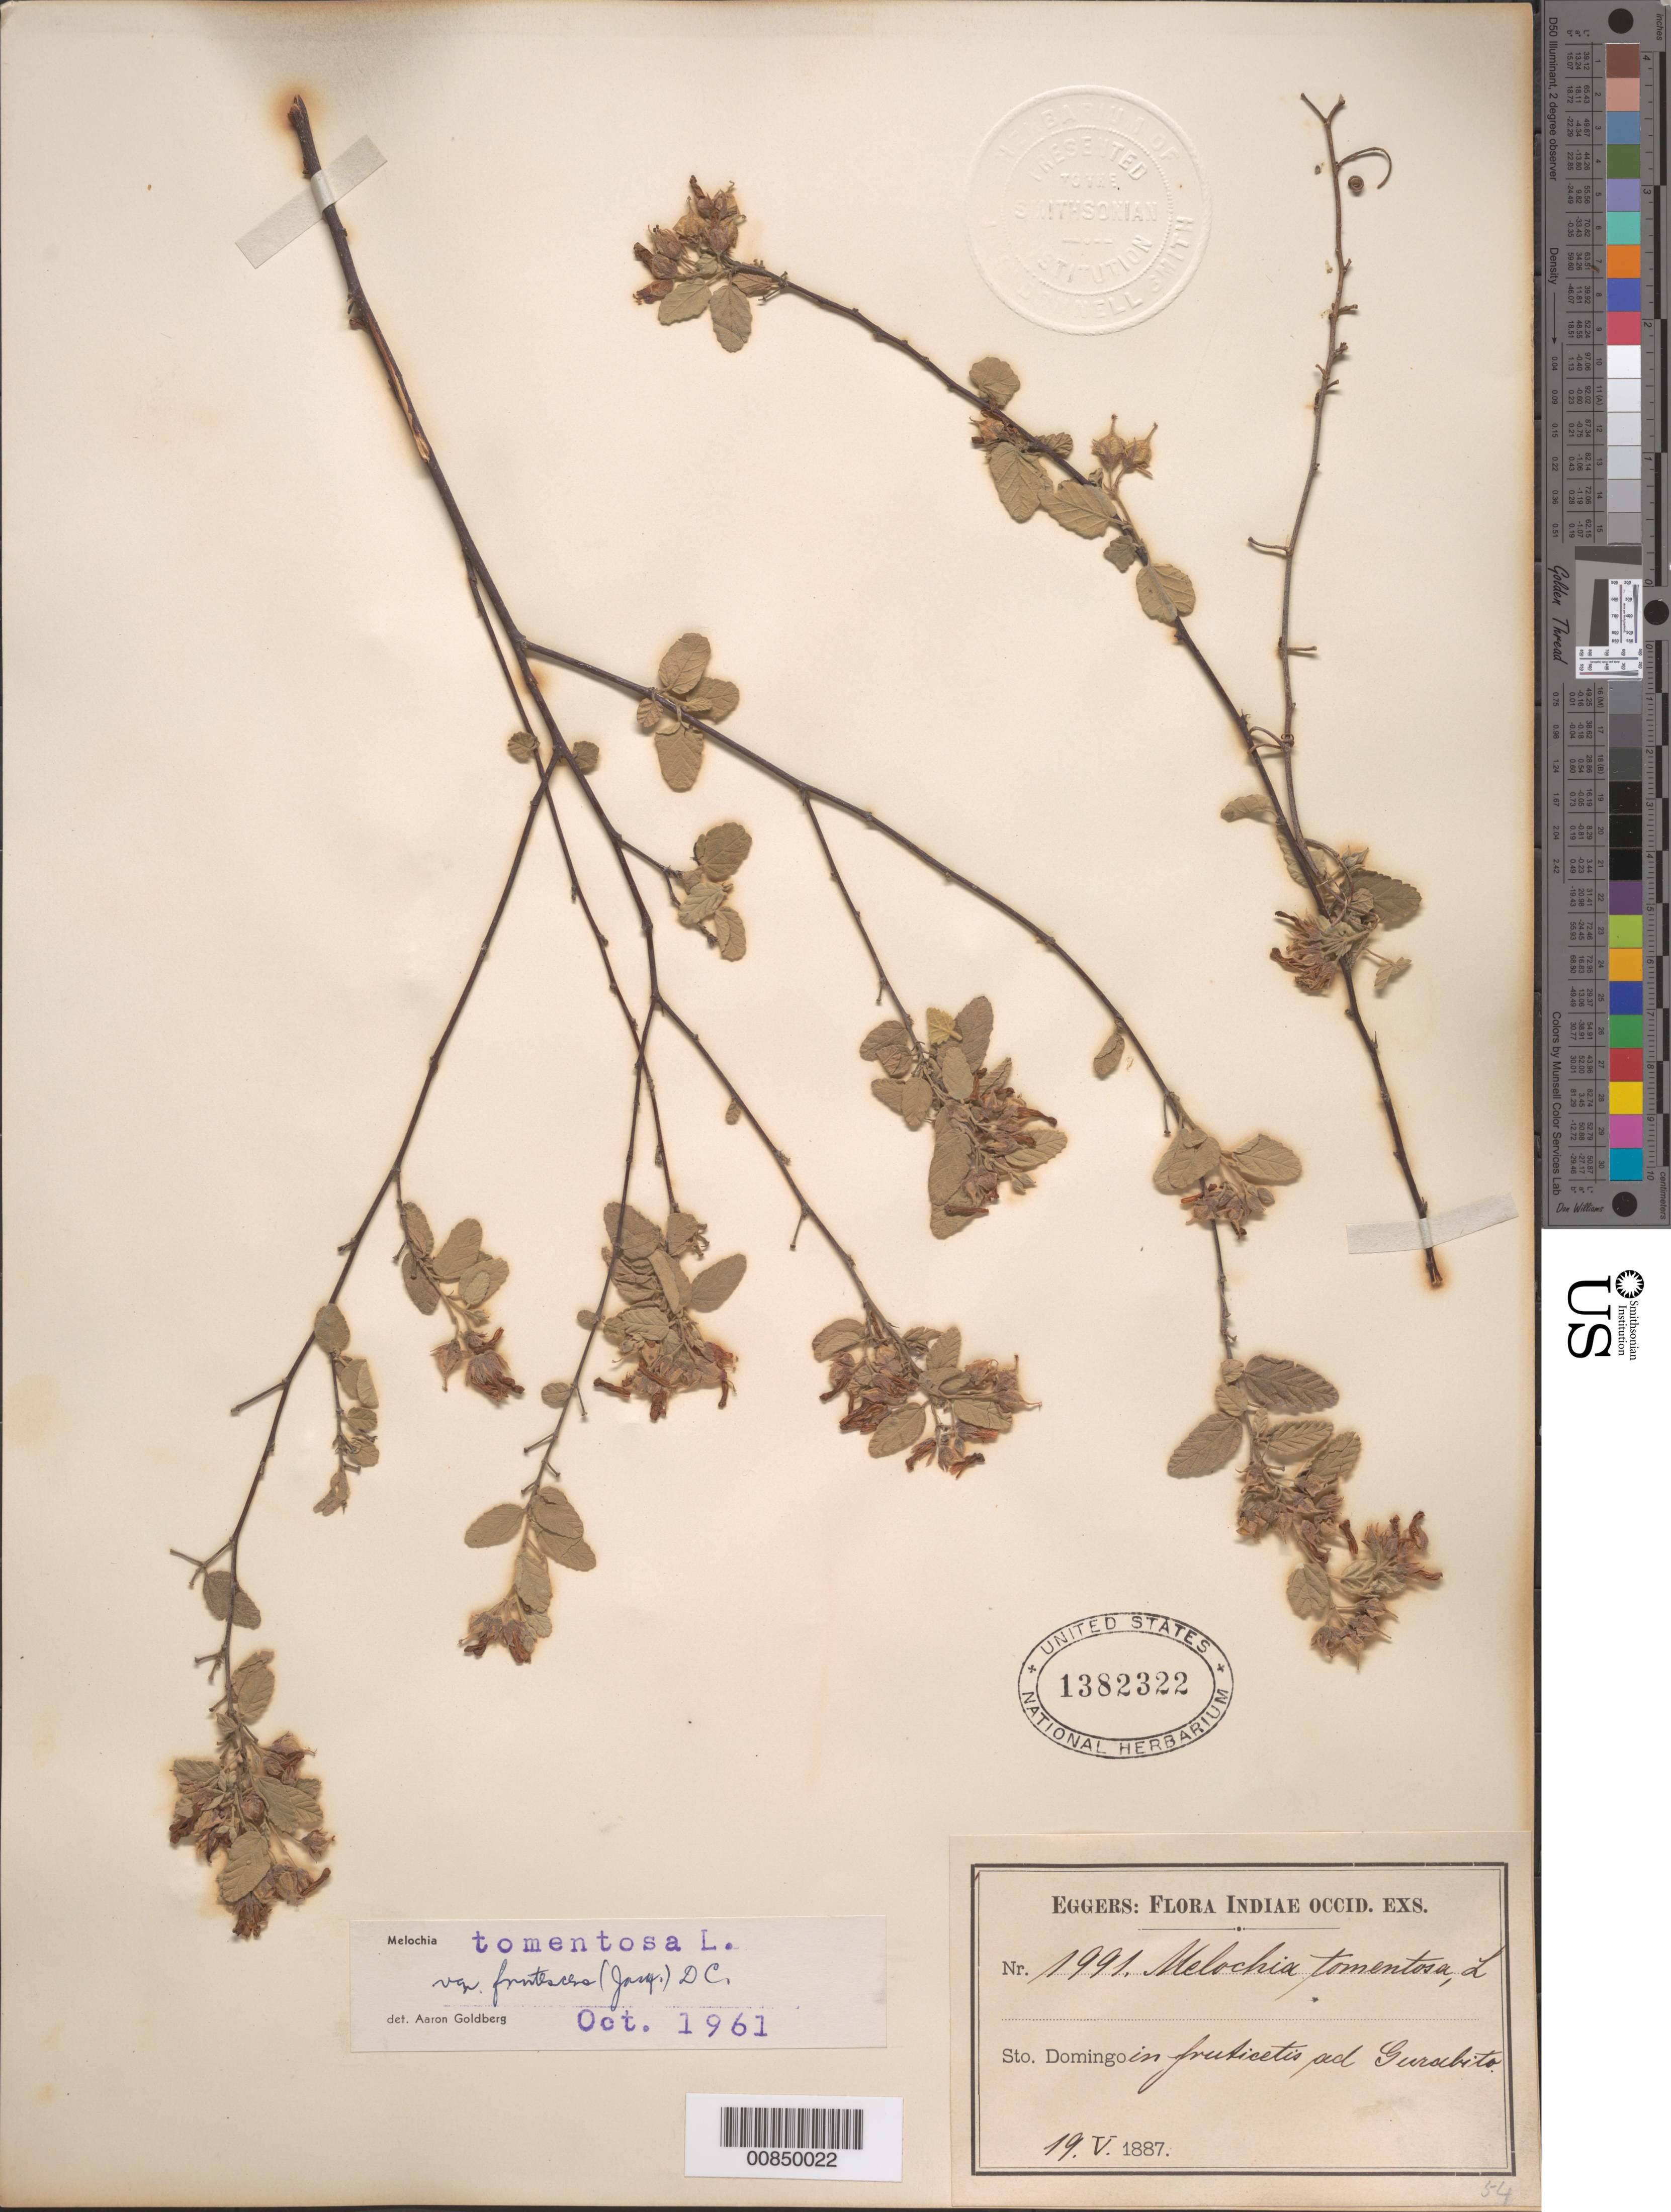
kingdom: Plantae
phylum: Tracheophyta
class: Magnoliopsida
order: Malvales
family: Malvaceae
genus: Melochia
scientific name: Melochia tomentosa var. frutescens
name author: DC.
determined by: Goldberg, Aaron, (US), NMNH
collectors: H. F. A. von Eggers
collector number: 1991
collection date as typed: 19 May 1887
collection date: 1887-05-19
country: Dominican Republic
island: Hispaniola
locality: Ad Gurochito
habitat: In fruticetis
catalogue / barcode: US 1382322